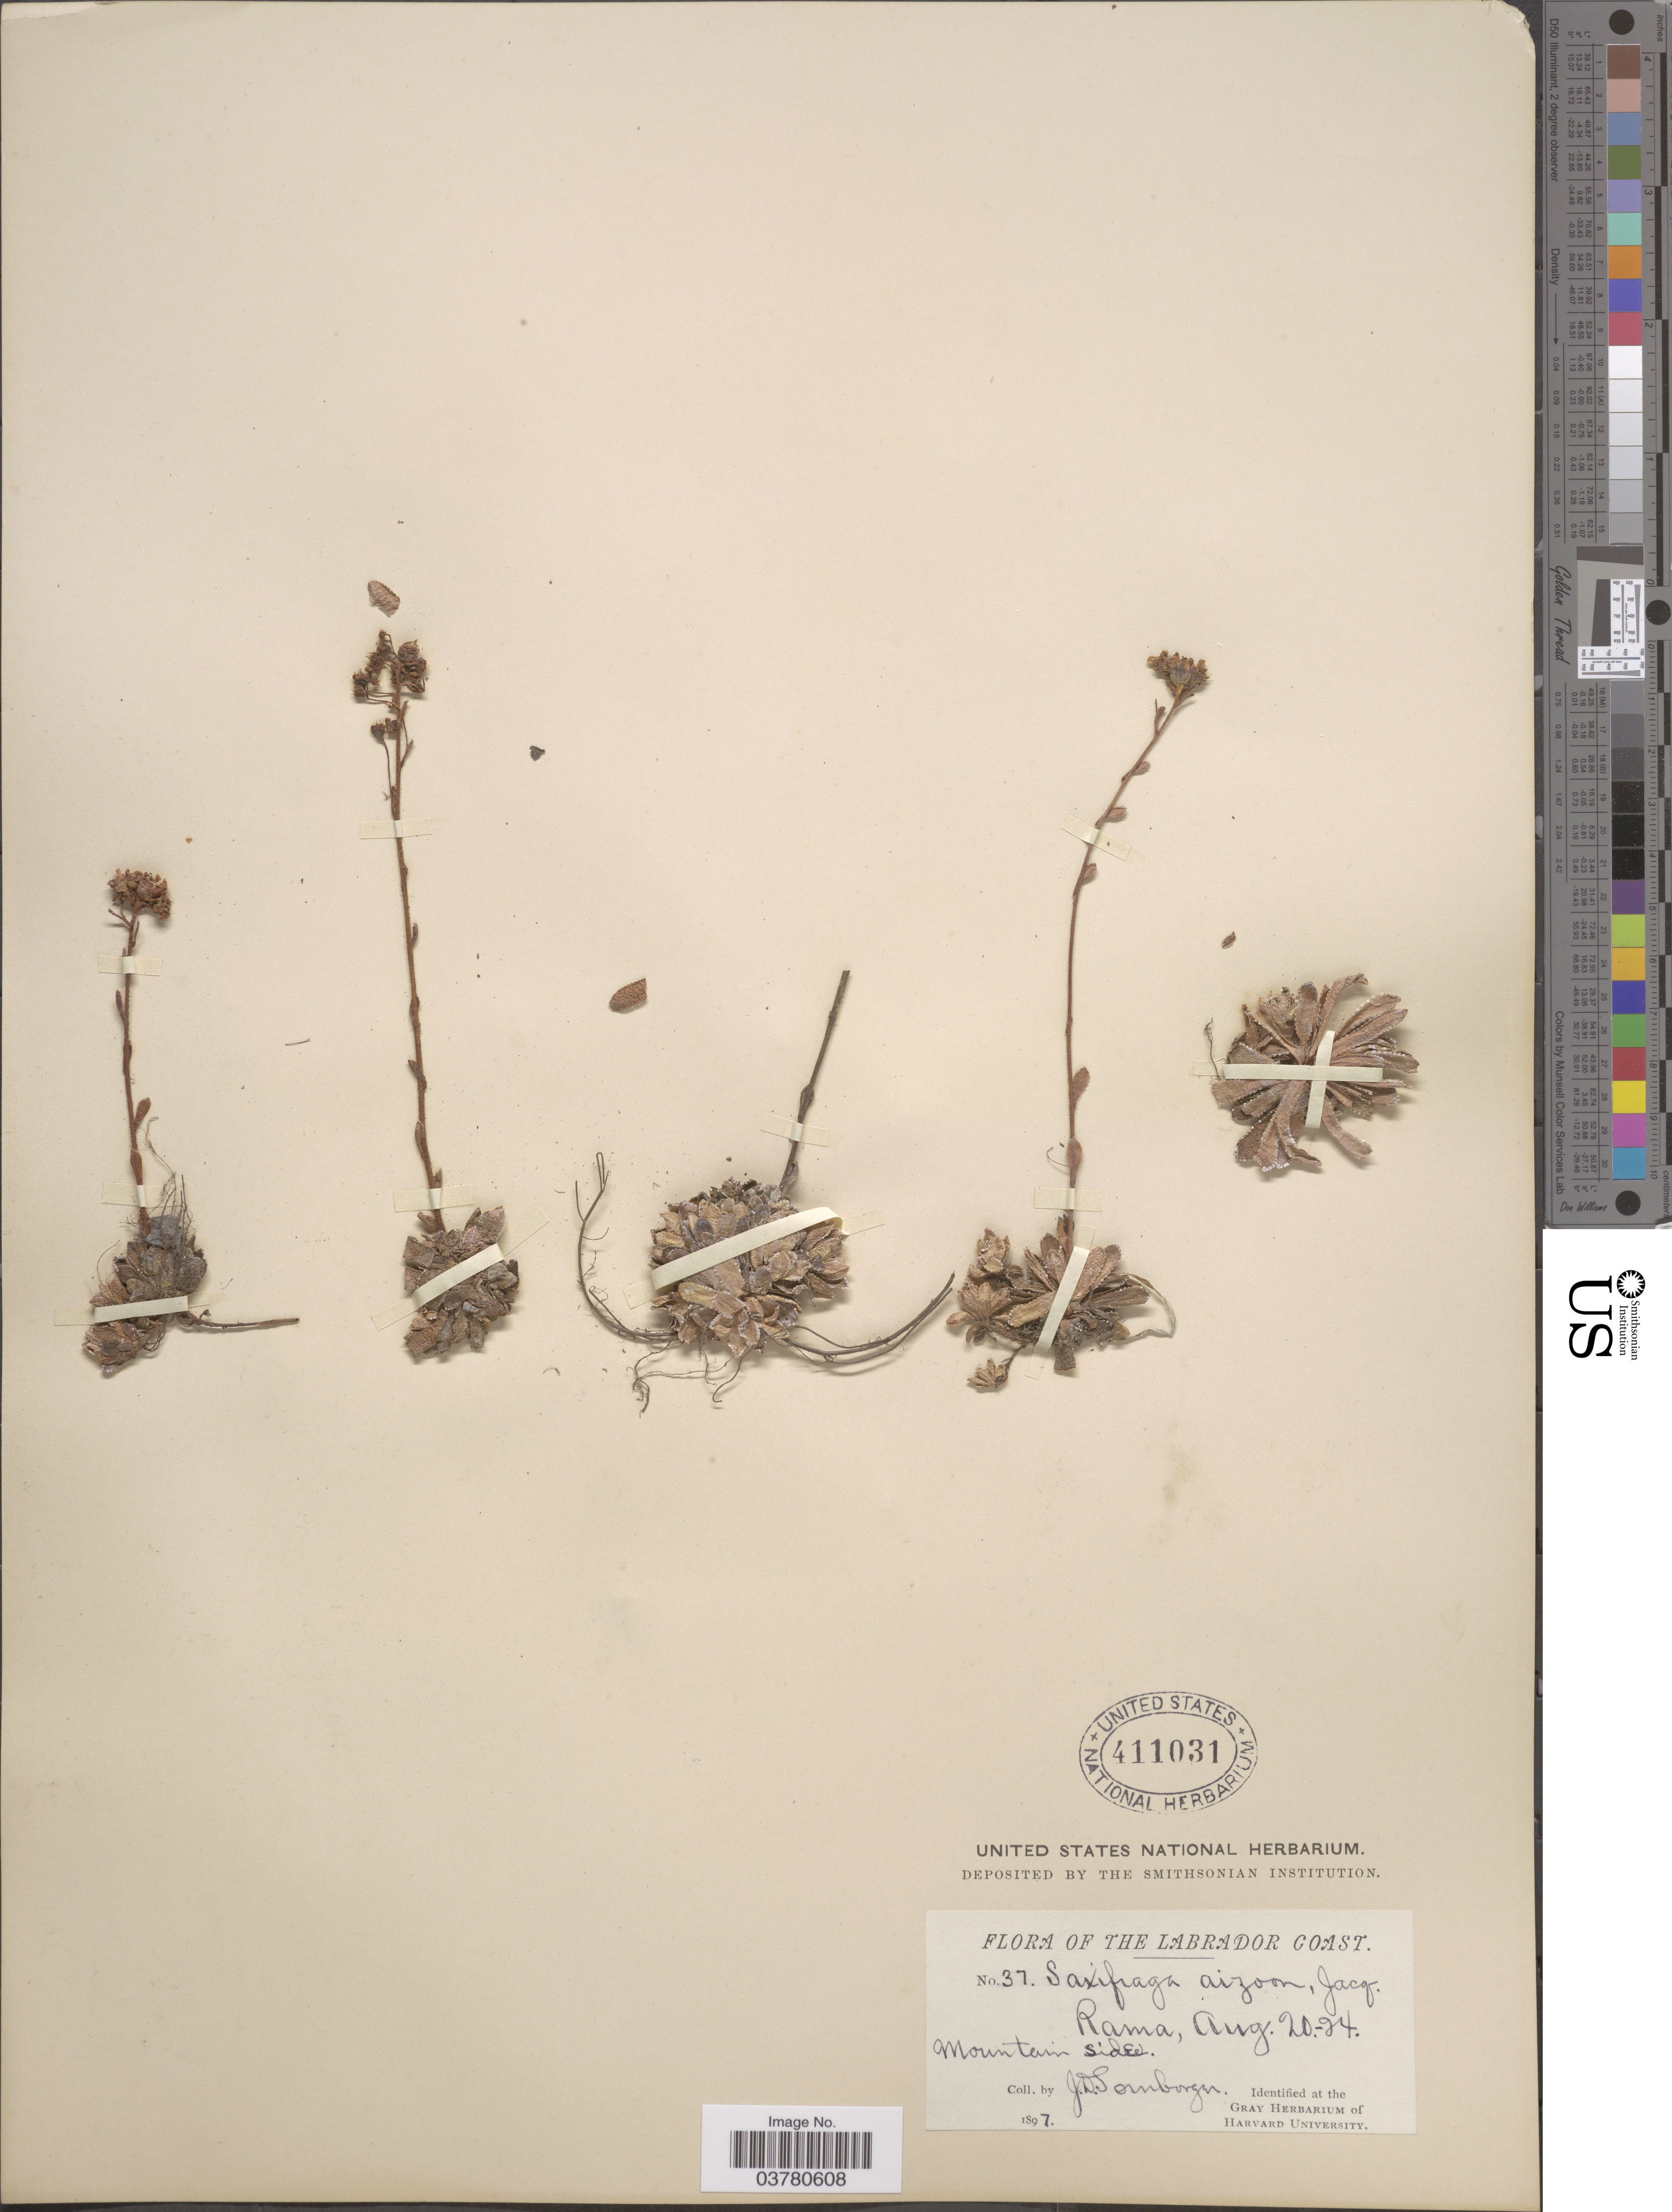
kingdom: Plantae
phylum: Tracheophyta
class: Magnoliopsida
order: Saxifragales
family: Saxifragaceae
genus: Saxifraga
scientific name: Saxifraga paniculata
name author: Mill.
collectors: J. Sornborger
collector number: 37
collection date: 1897-08-20/1897-08-24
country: Canada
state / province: Newfoundland and Labrador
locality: The Labrador Coast. Rama. Mountain side.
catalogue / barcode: US 411031